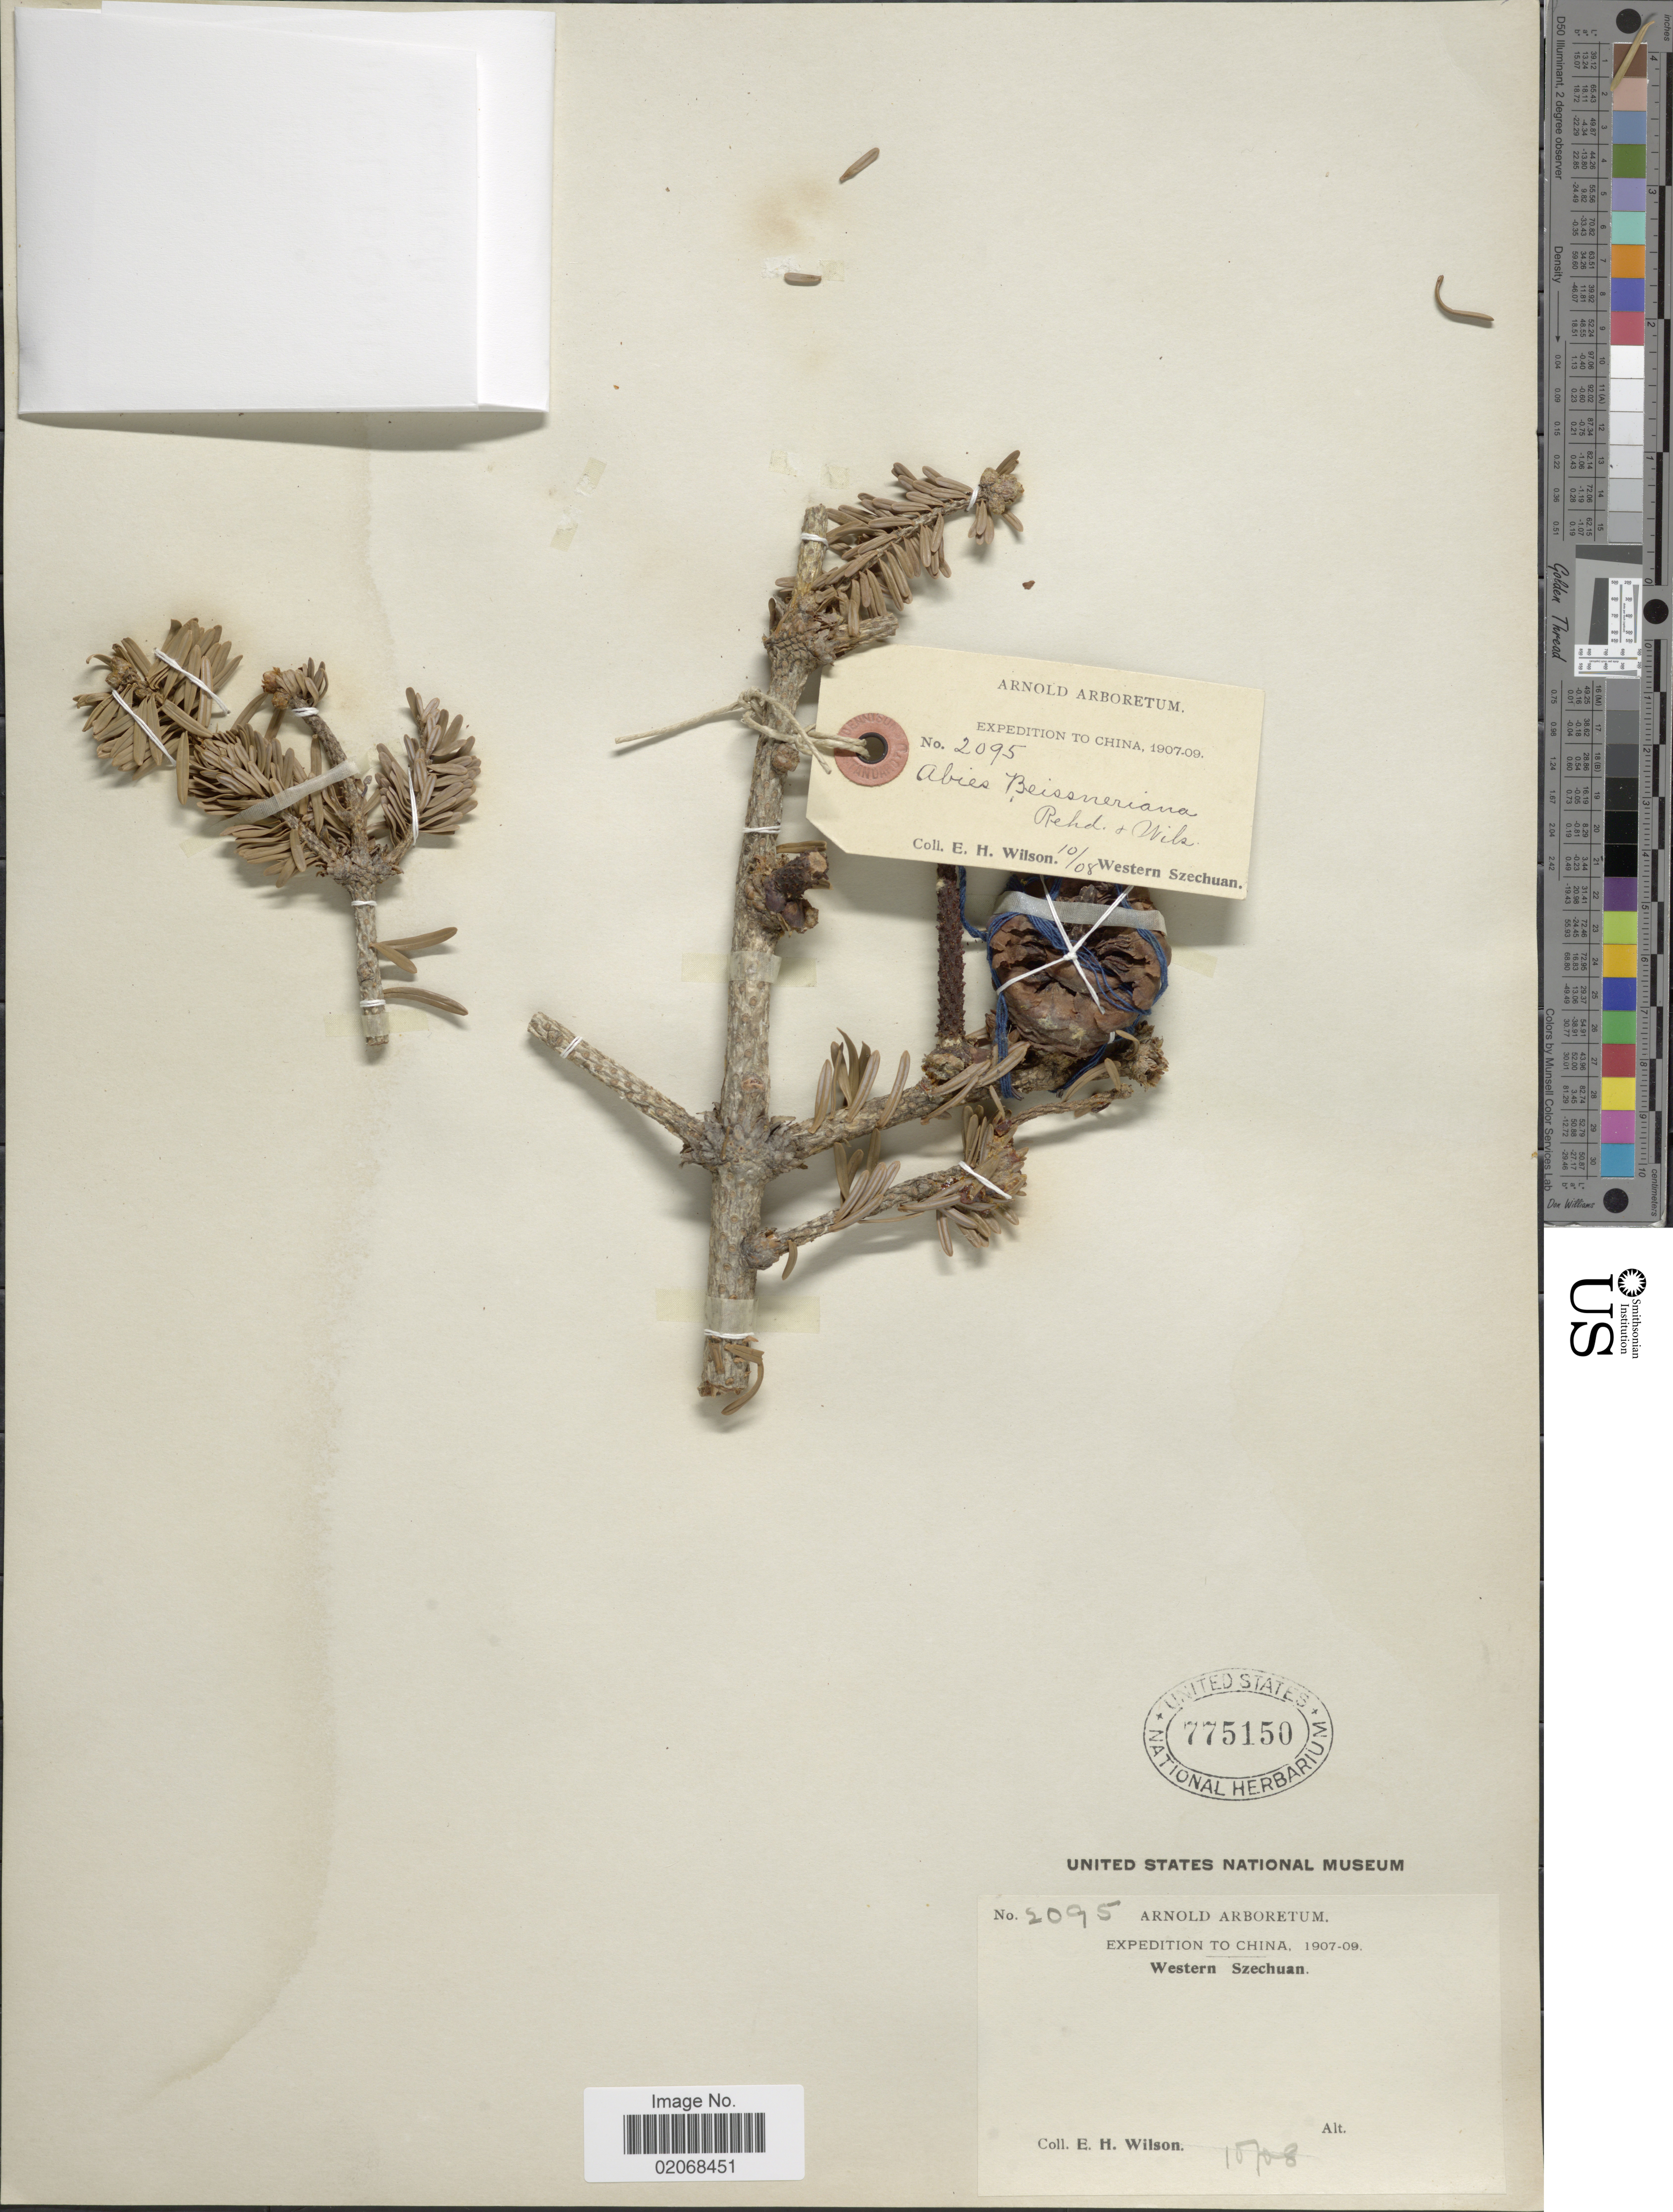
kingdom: Plantae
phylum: Tracheophyta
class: Pinopsida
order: Pinales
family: Pinaceae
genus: Abies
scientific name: Abies ernesti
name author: Rehder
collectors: E. Wilson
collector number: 2095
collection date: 1908-10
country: China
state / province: Sichuan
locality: Western Szechuan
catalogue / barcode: US 775150